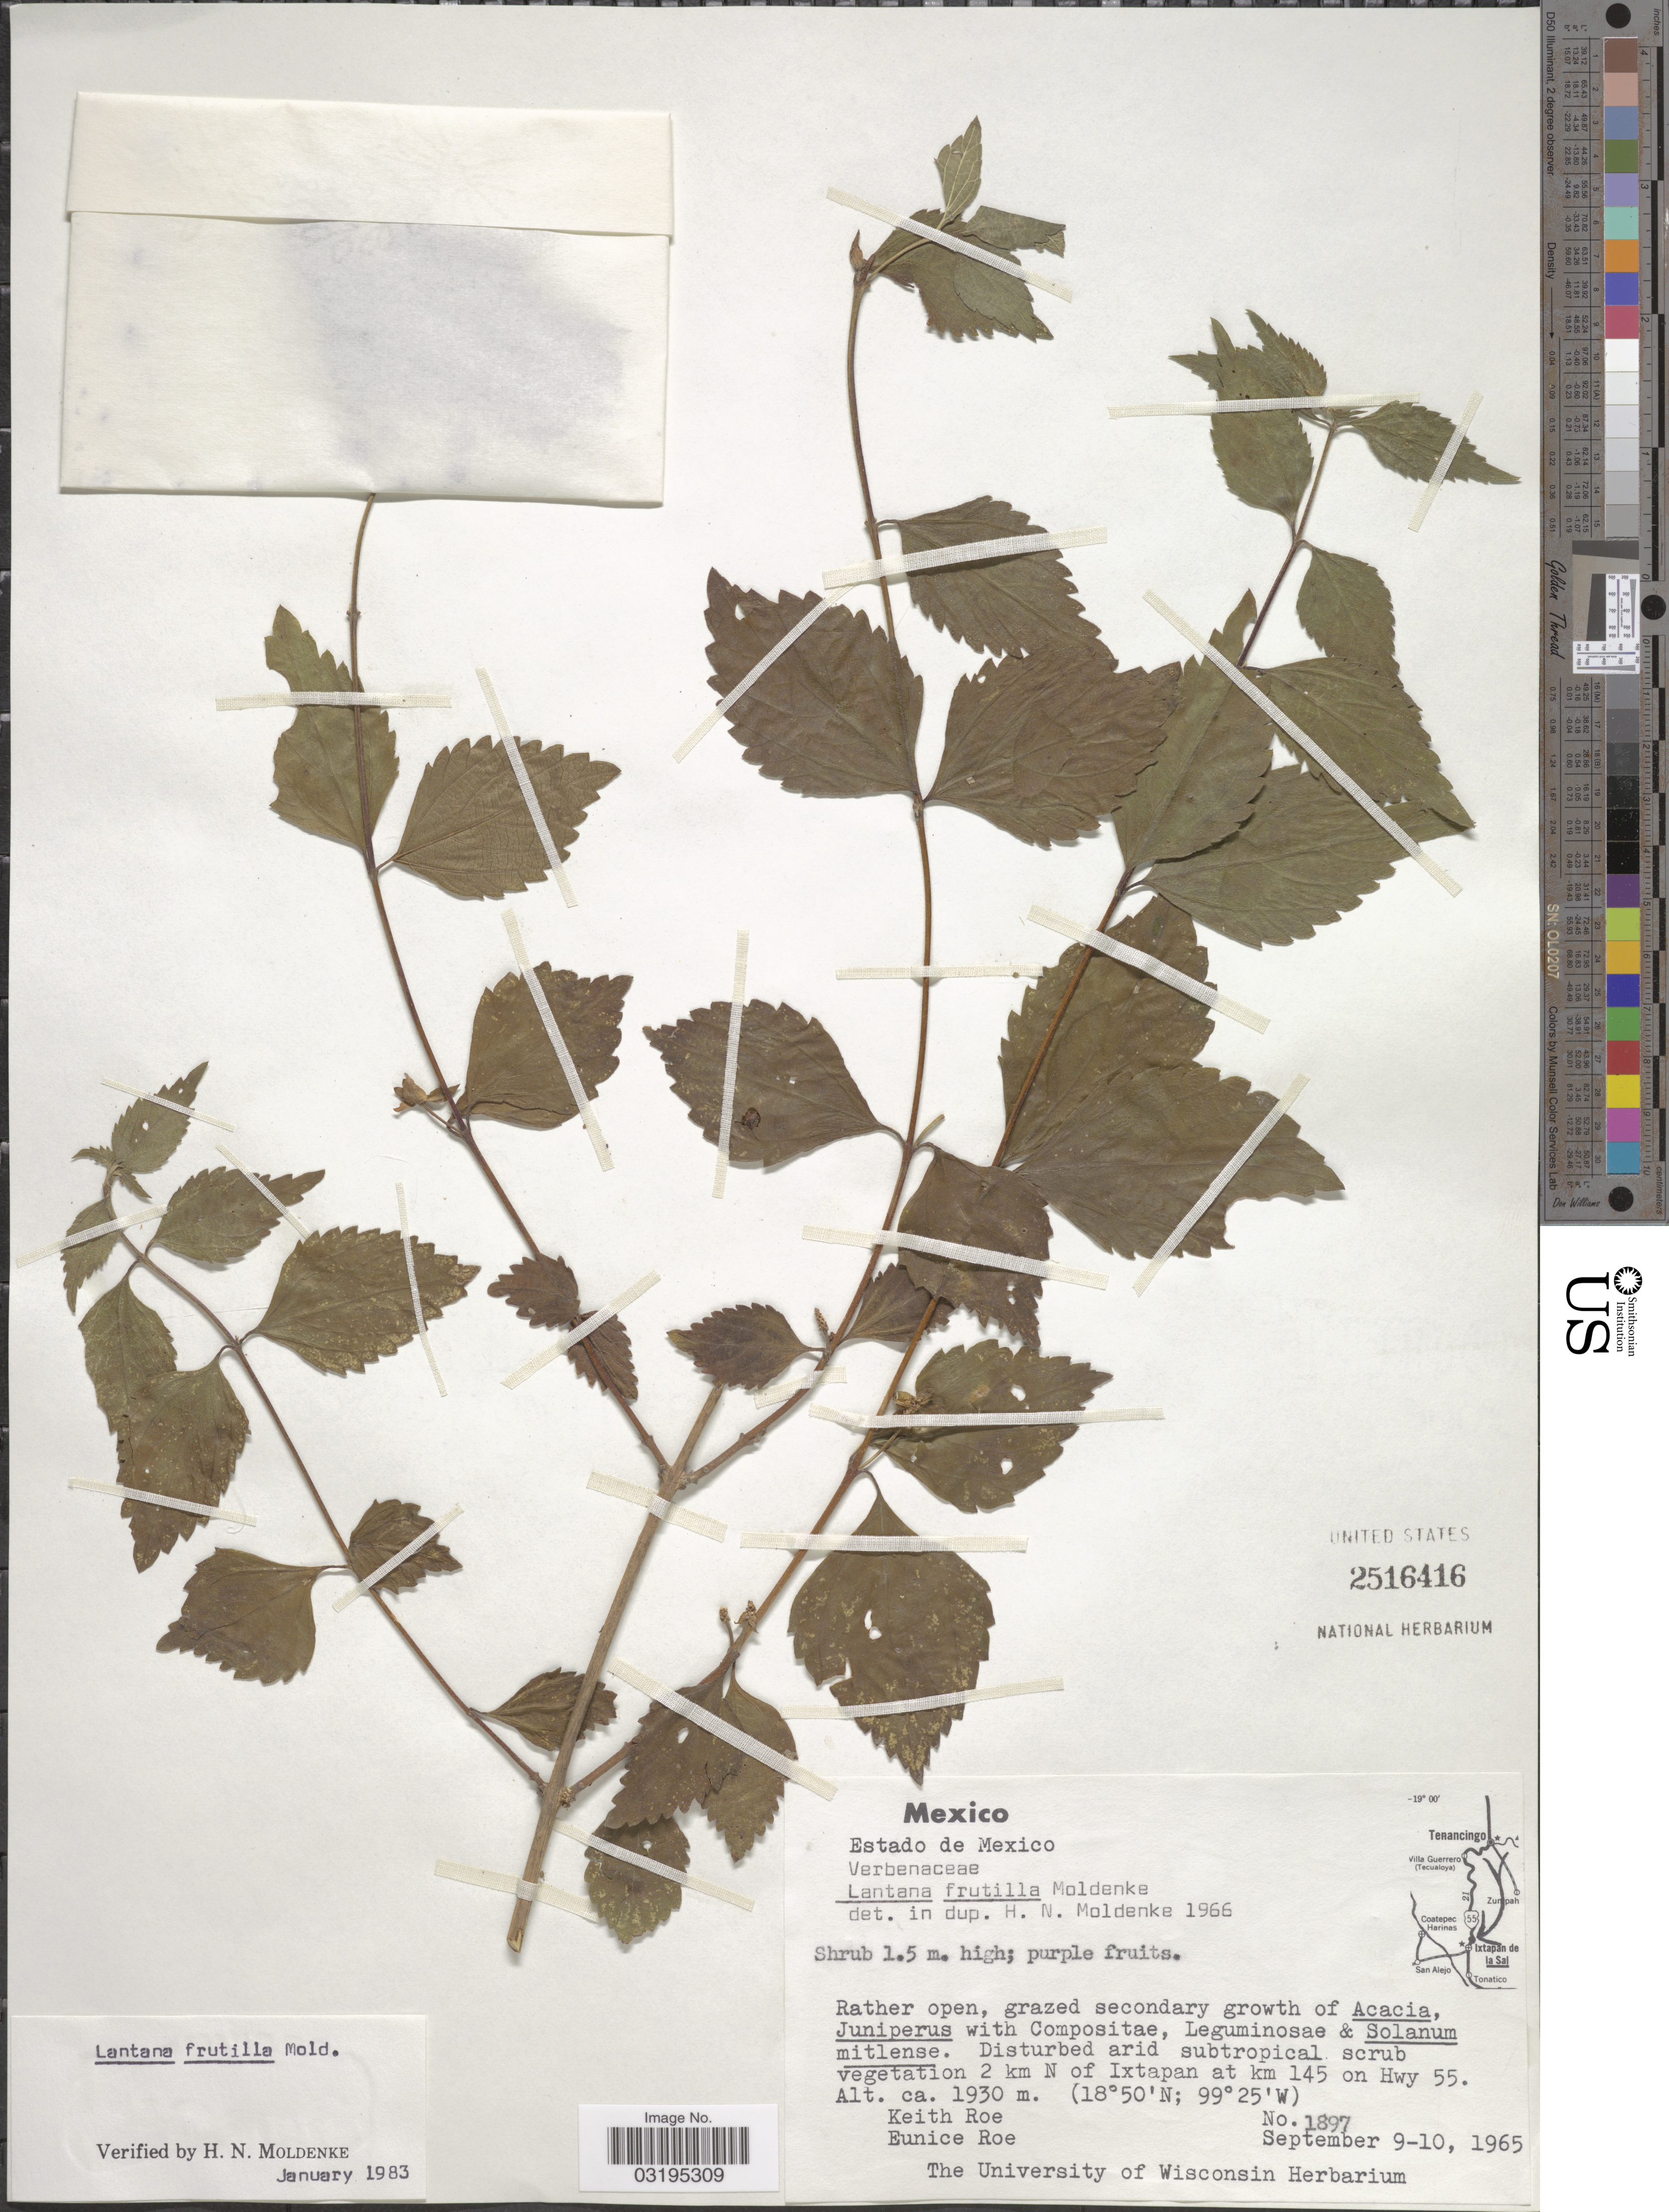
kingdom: Plantae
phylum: Tracheophyta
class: Magnoliopsida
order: Lamiales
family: Verbenaceae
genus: Lantana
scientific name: Lantana frutilla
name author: Moldenke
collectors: K. E. Roe & E. Roe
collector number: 1897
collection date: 1965-09-09/1965-09-10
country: Mexico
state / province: México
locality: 2 km N of Ixtapan at km 145 on Hwy 55.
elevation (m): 1930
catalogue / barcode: US 2516416